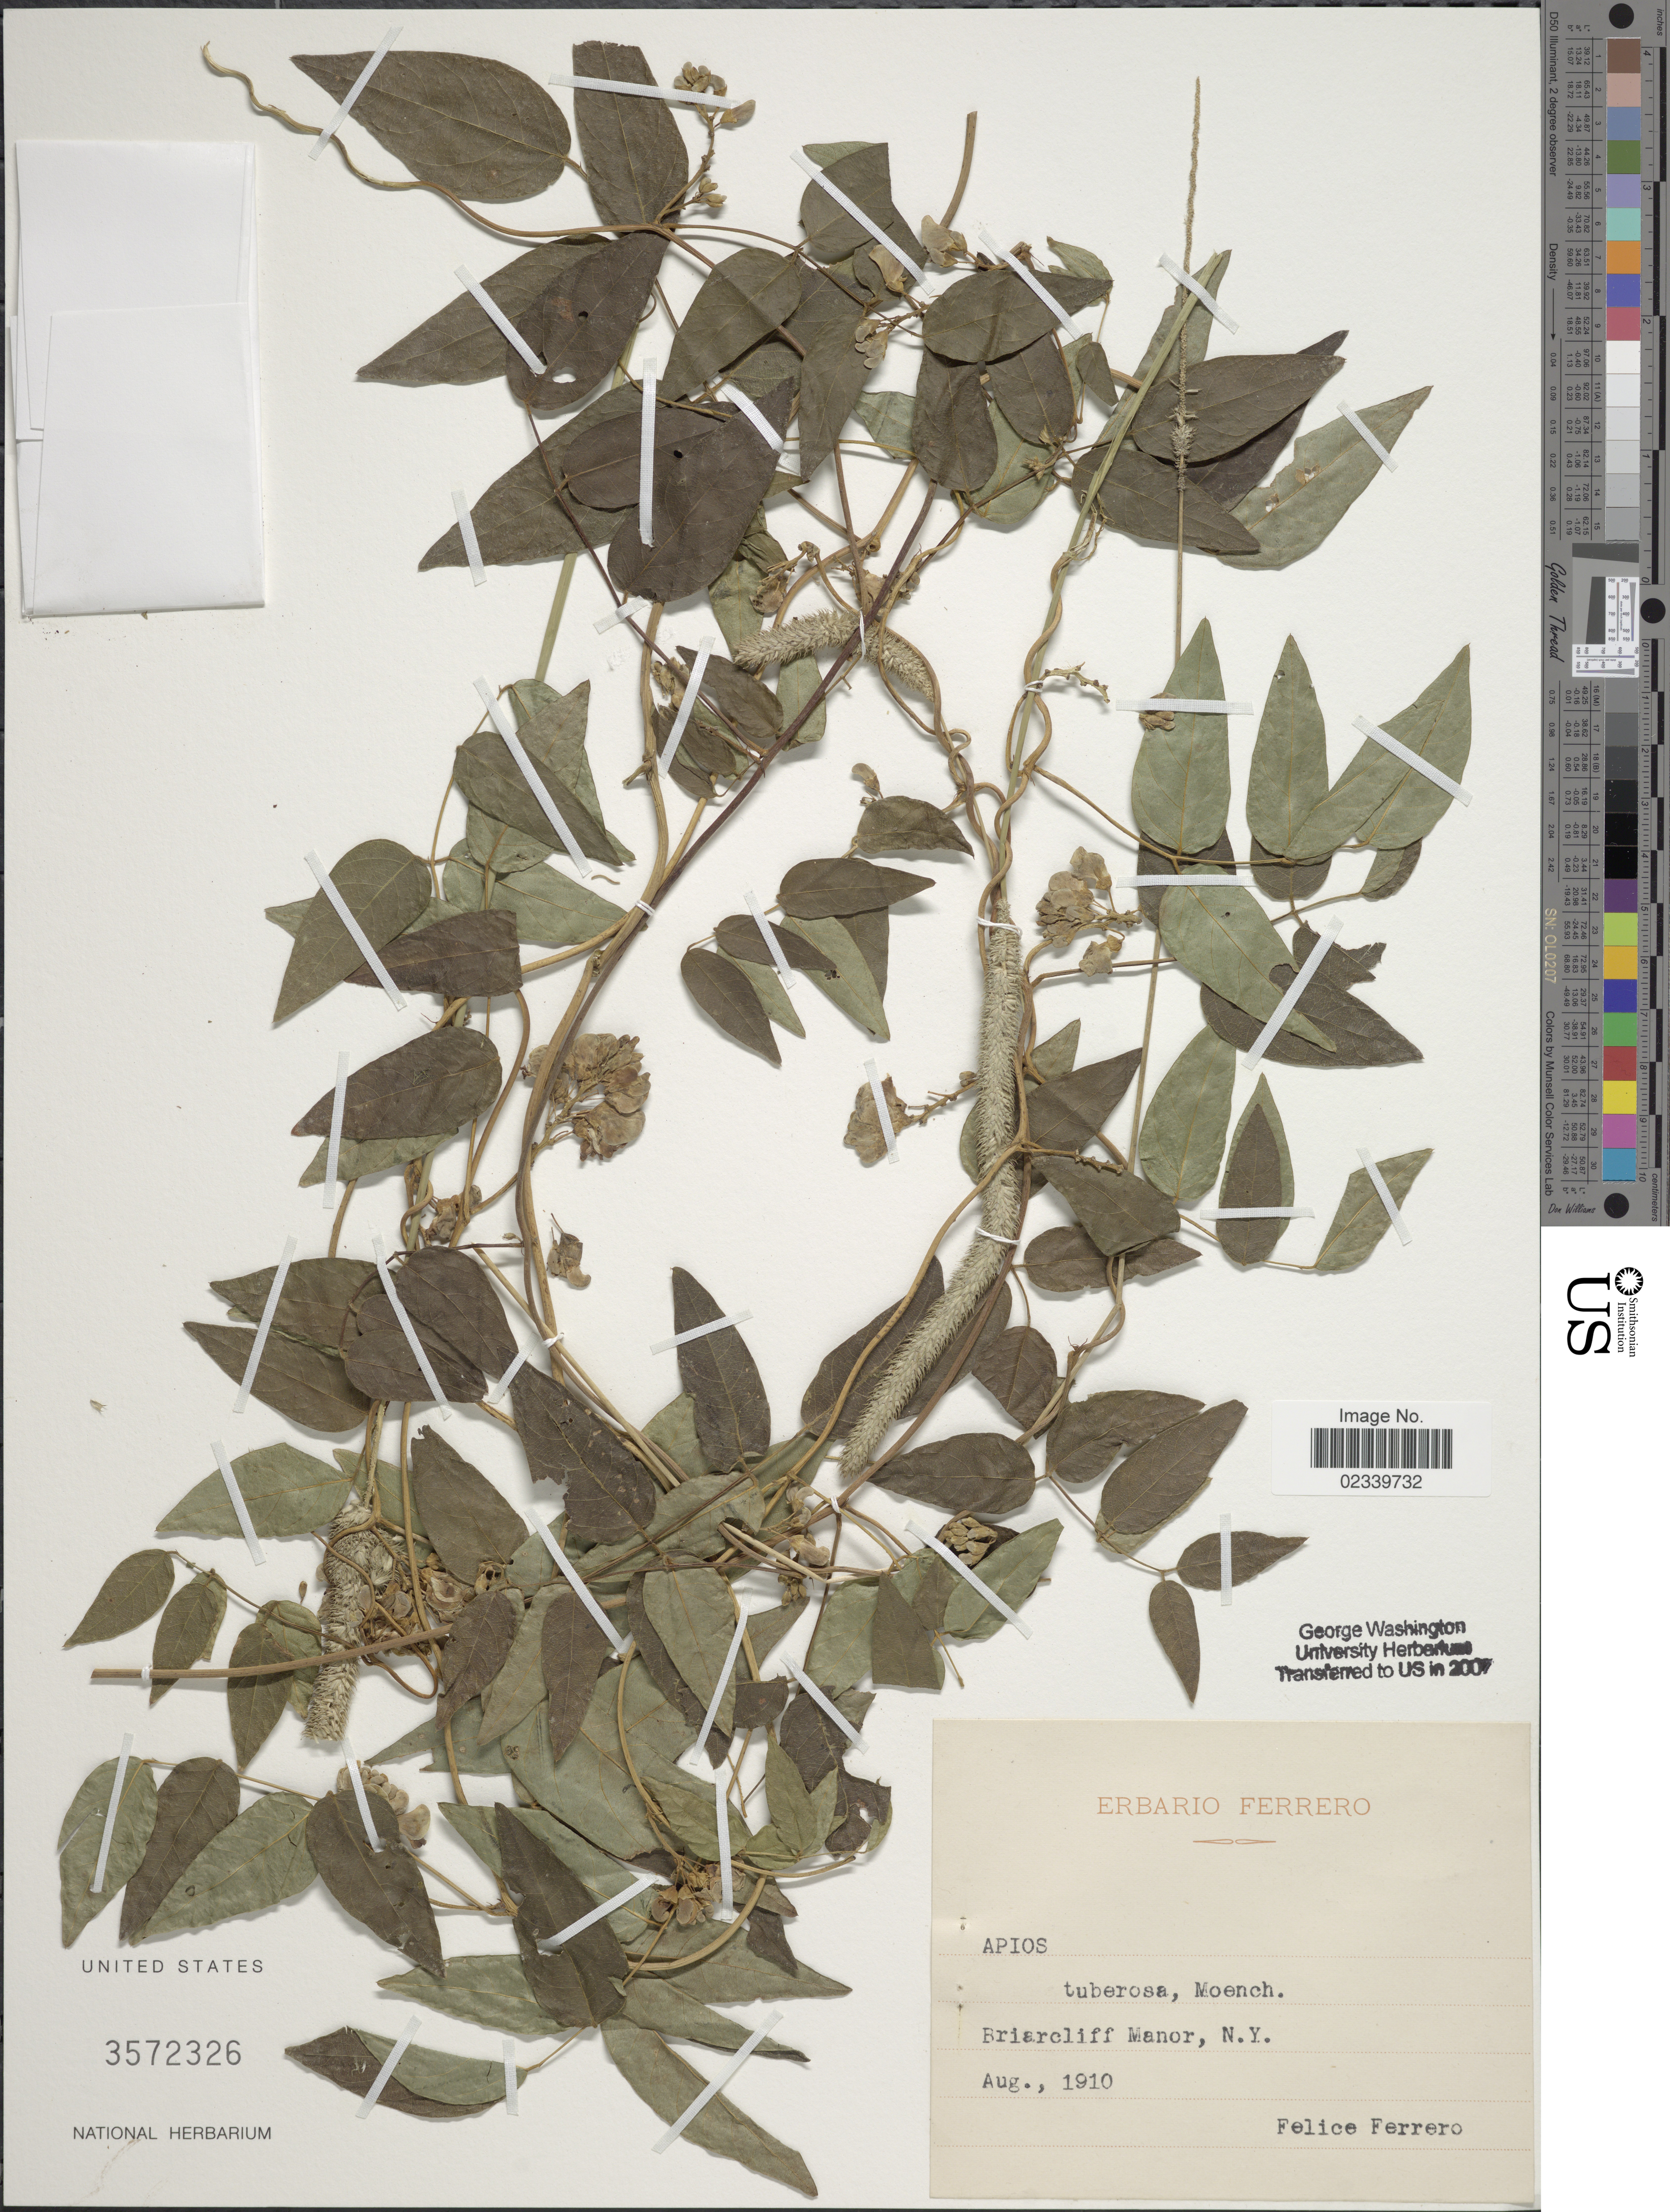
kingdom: Plantae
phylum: Tracheophyta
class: Magnoliopsida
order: Fabales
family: Fabaceae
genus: Apios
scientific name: Apios americana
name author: Medik.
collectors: F. Ferrero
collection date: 1910-08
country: United States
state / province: New York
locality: Briarcliff Manor, N.Y.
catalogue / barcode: US 3572326